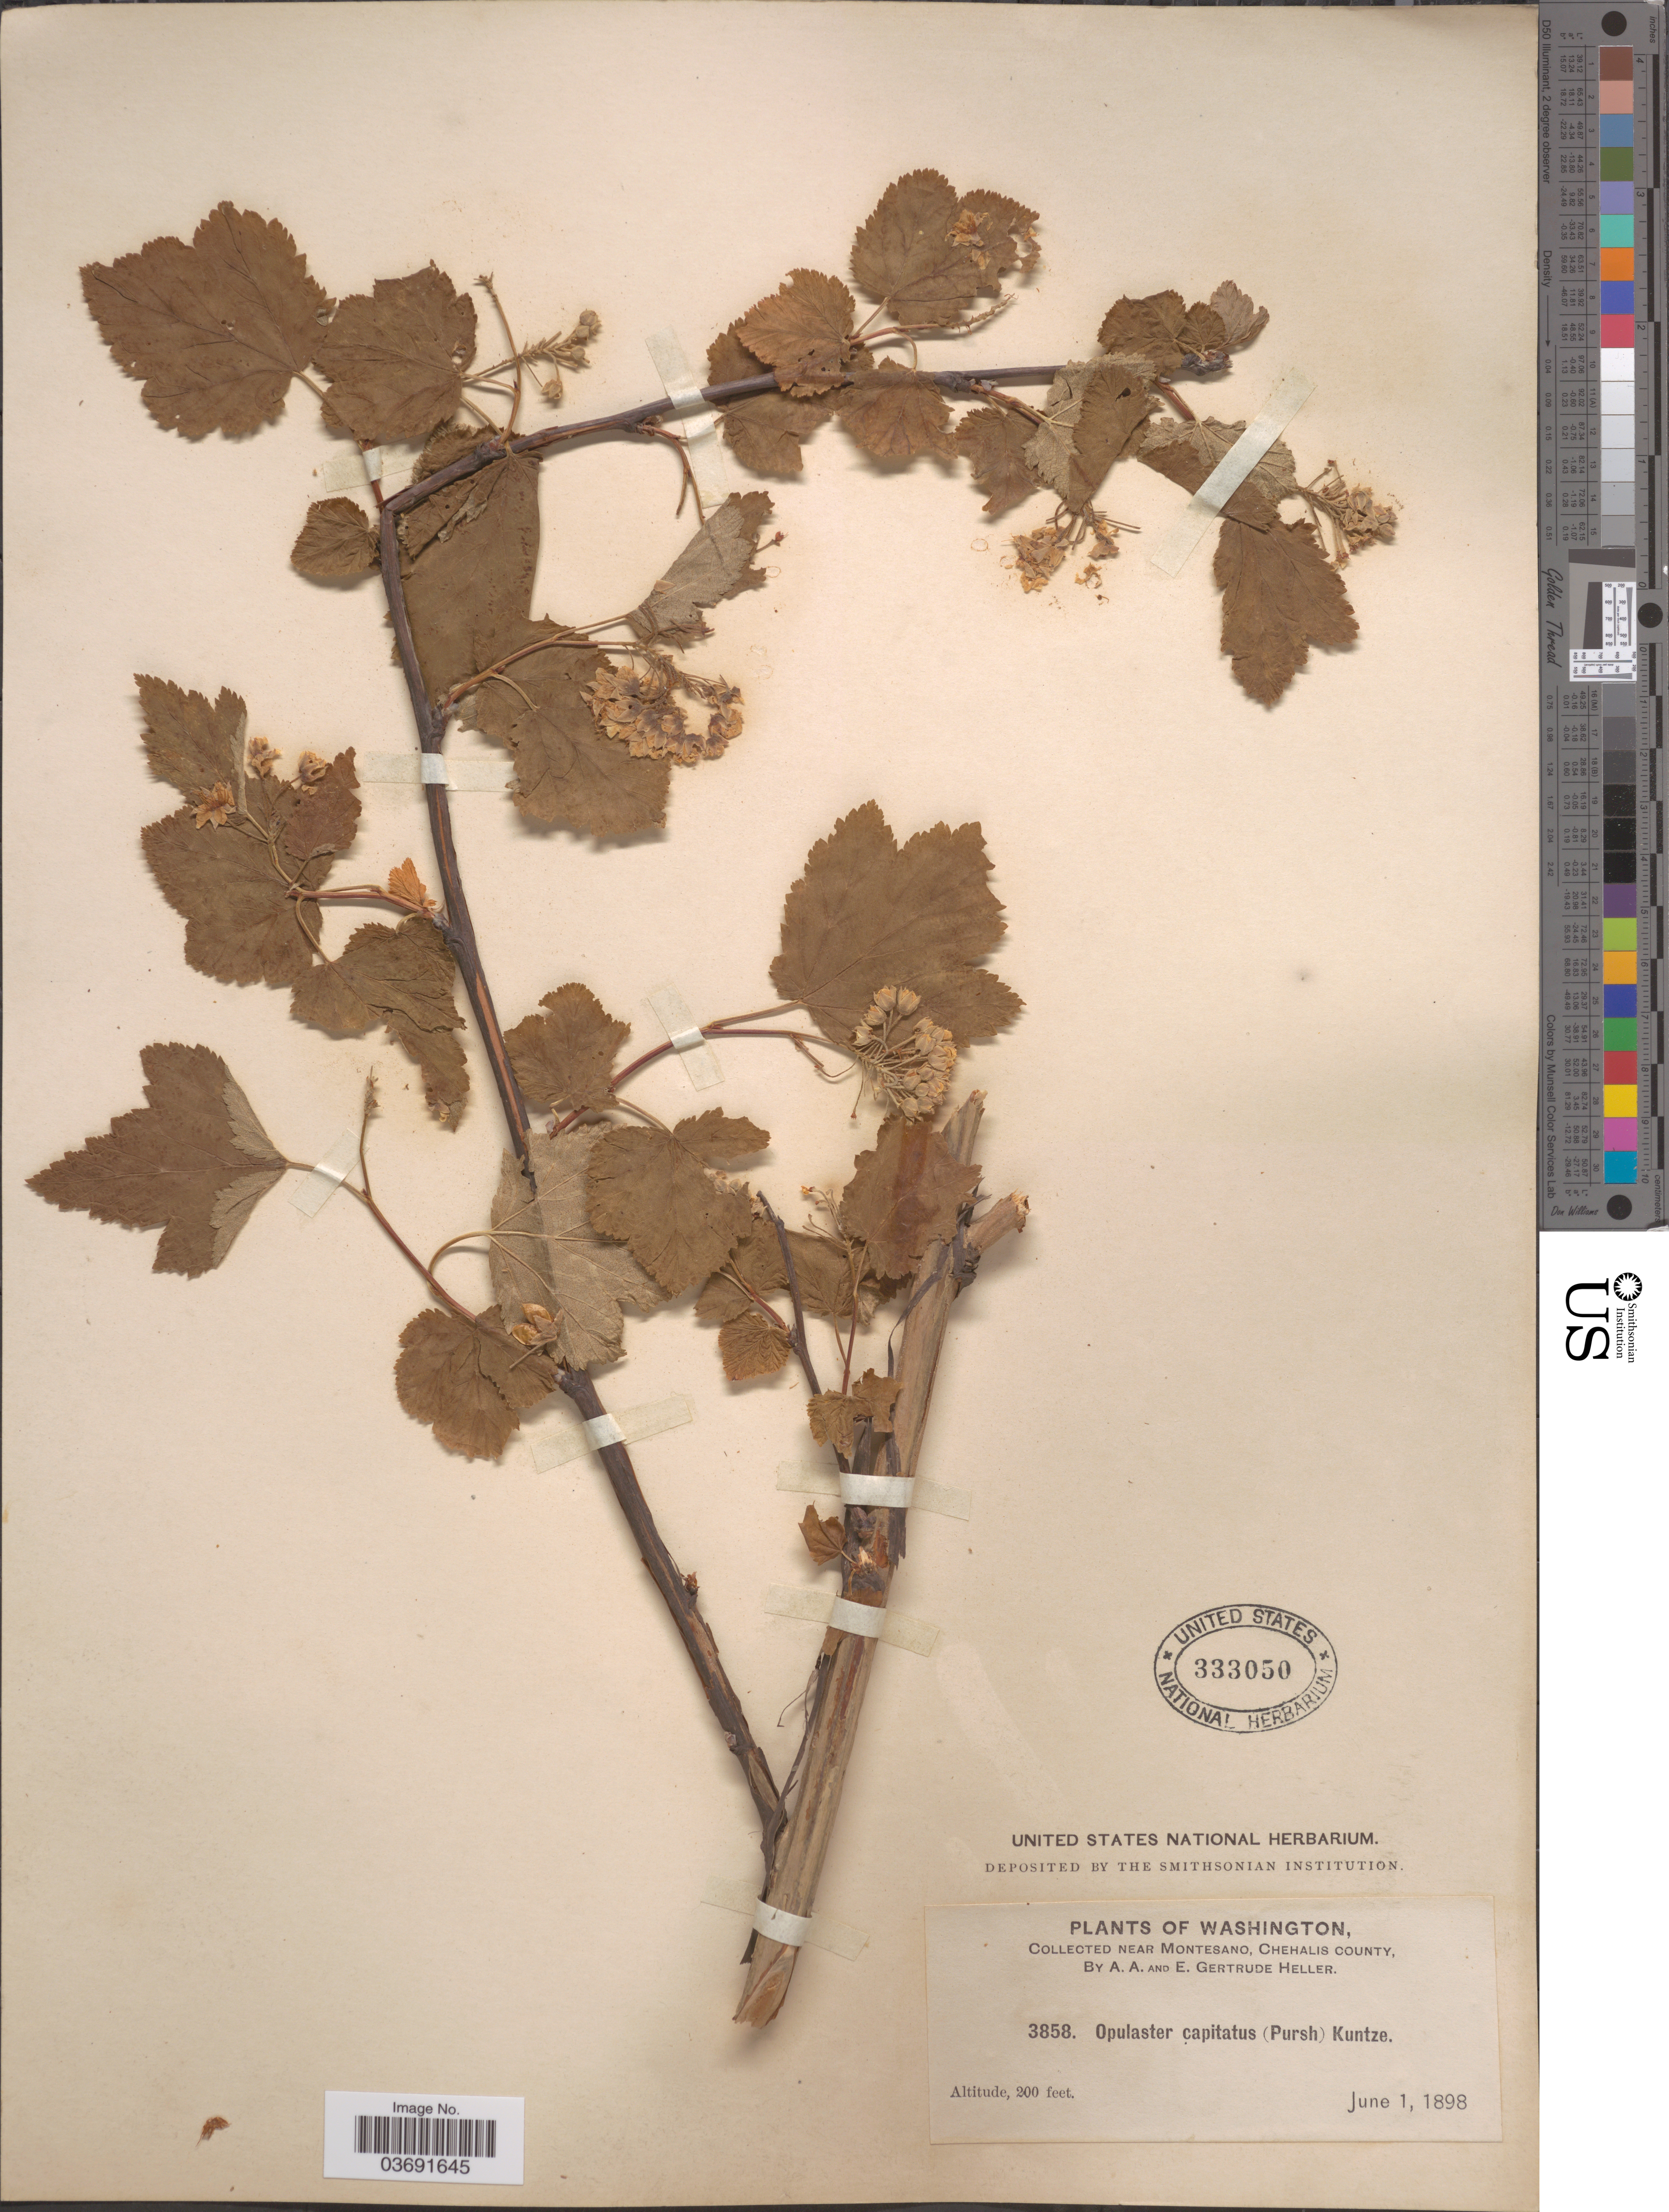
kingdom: Plantae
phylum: Tracheophyta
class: Magnoliopsida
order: Rosales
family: Rosaceae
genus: Physocarpus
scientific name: Physocarpus capitatus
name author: (Pursh) Kuntze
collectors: A. A. Heller & E. G. Heller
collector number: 3858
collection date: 1898-06-01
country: United States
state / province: Washington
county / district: Grays Harbor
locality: Near Montesano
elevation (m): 61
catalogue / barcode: US 333050